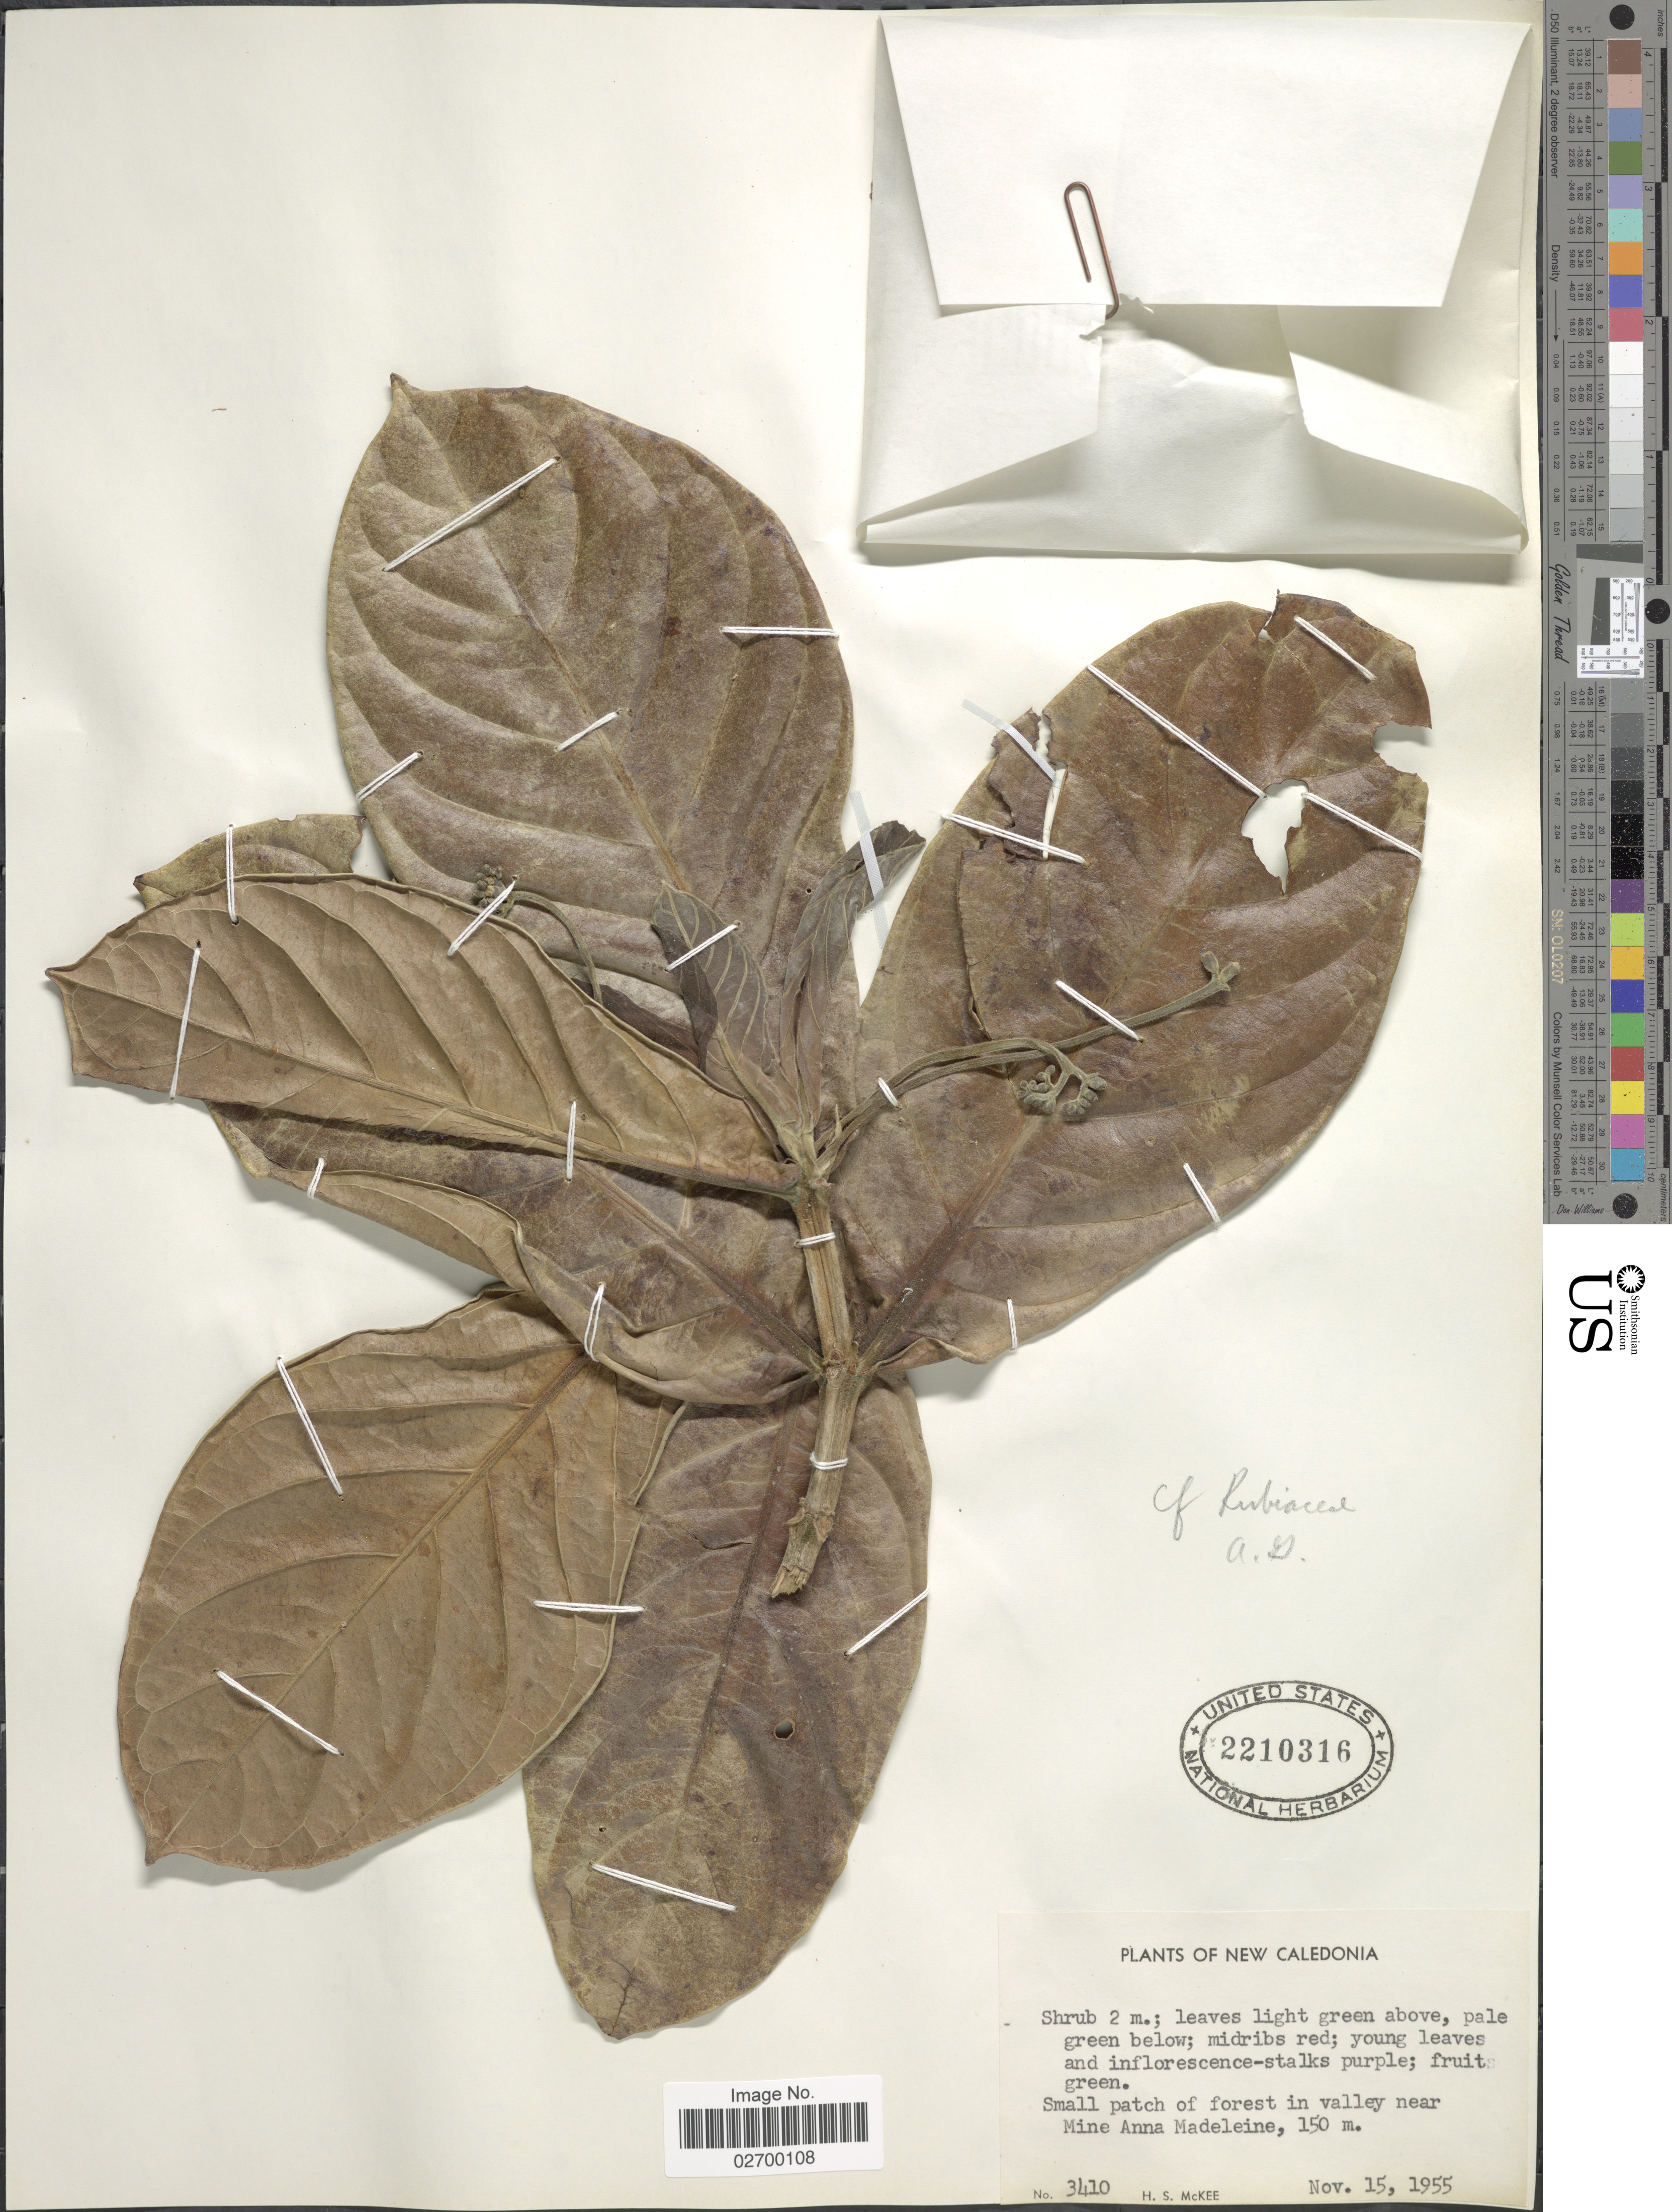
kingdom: Plantae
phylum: Tracheophyta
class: Magnoliopsida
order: Gentianales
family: Rubiaceae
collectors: H. S. McKee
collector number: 3410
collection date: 1955-11-15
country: New Caledonia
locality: Valley near Mine Anna Madeleine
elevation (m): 150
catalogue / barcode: US 2210316